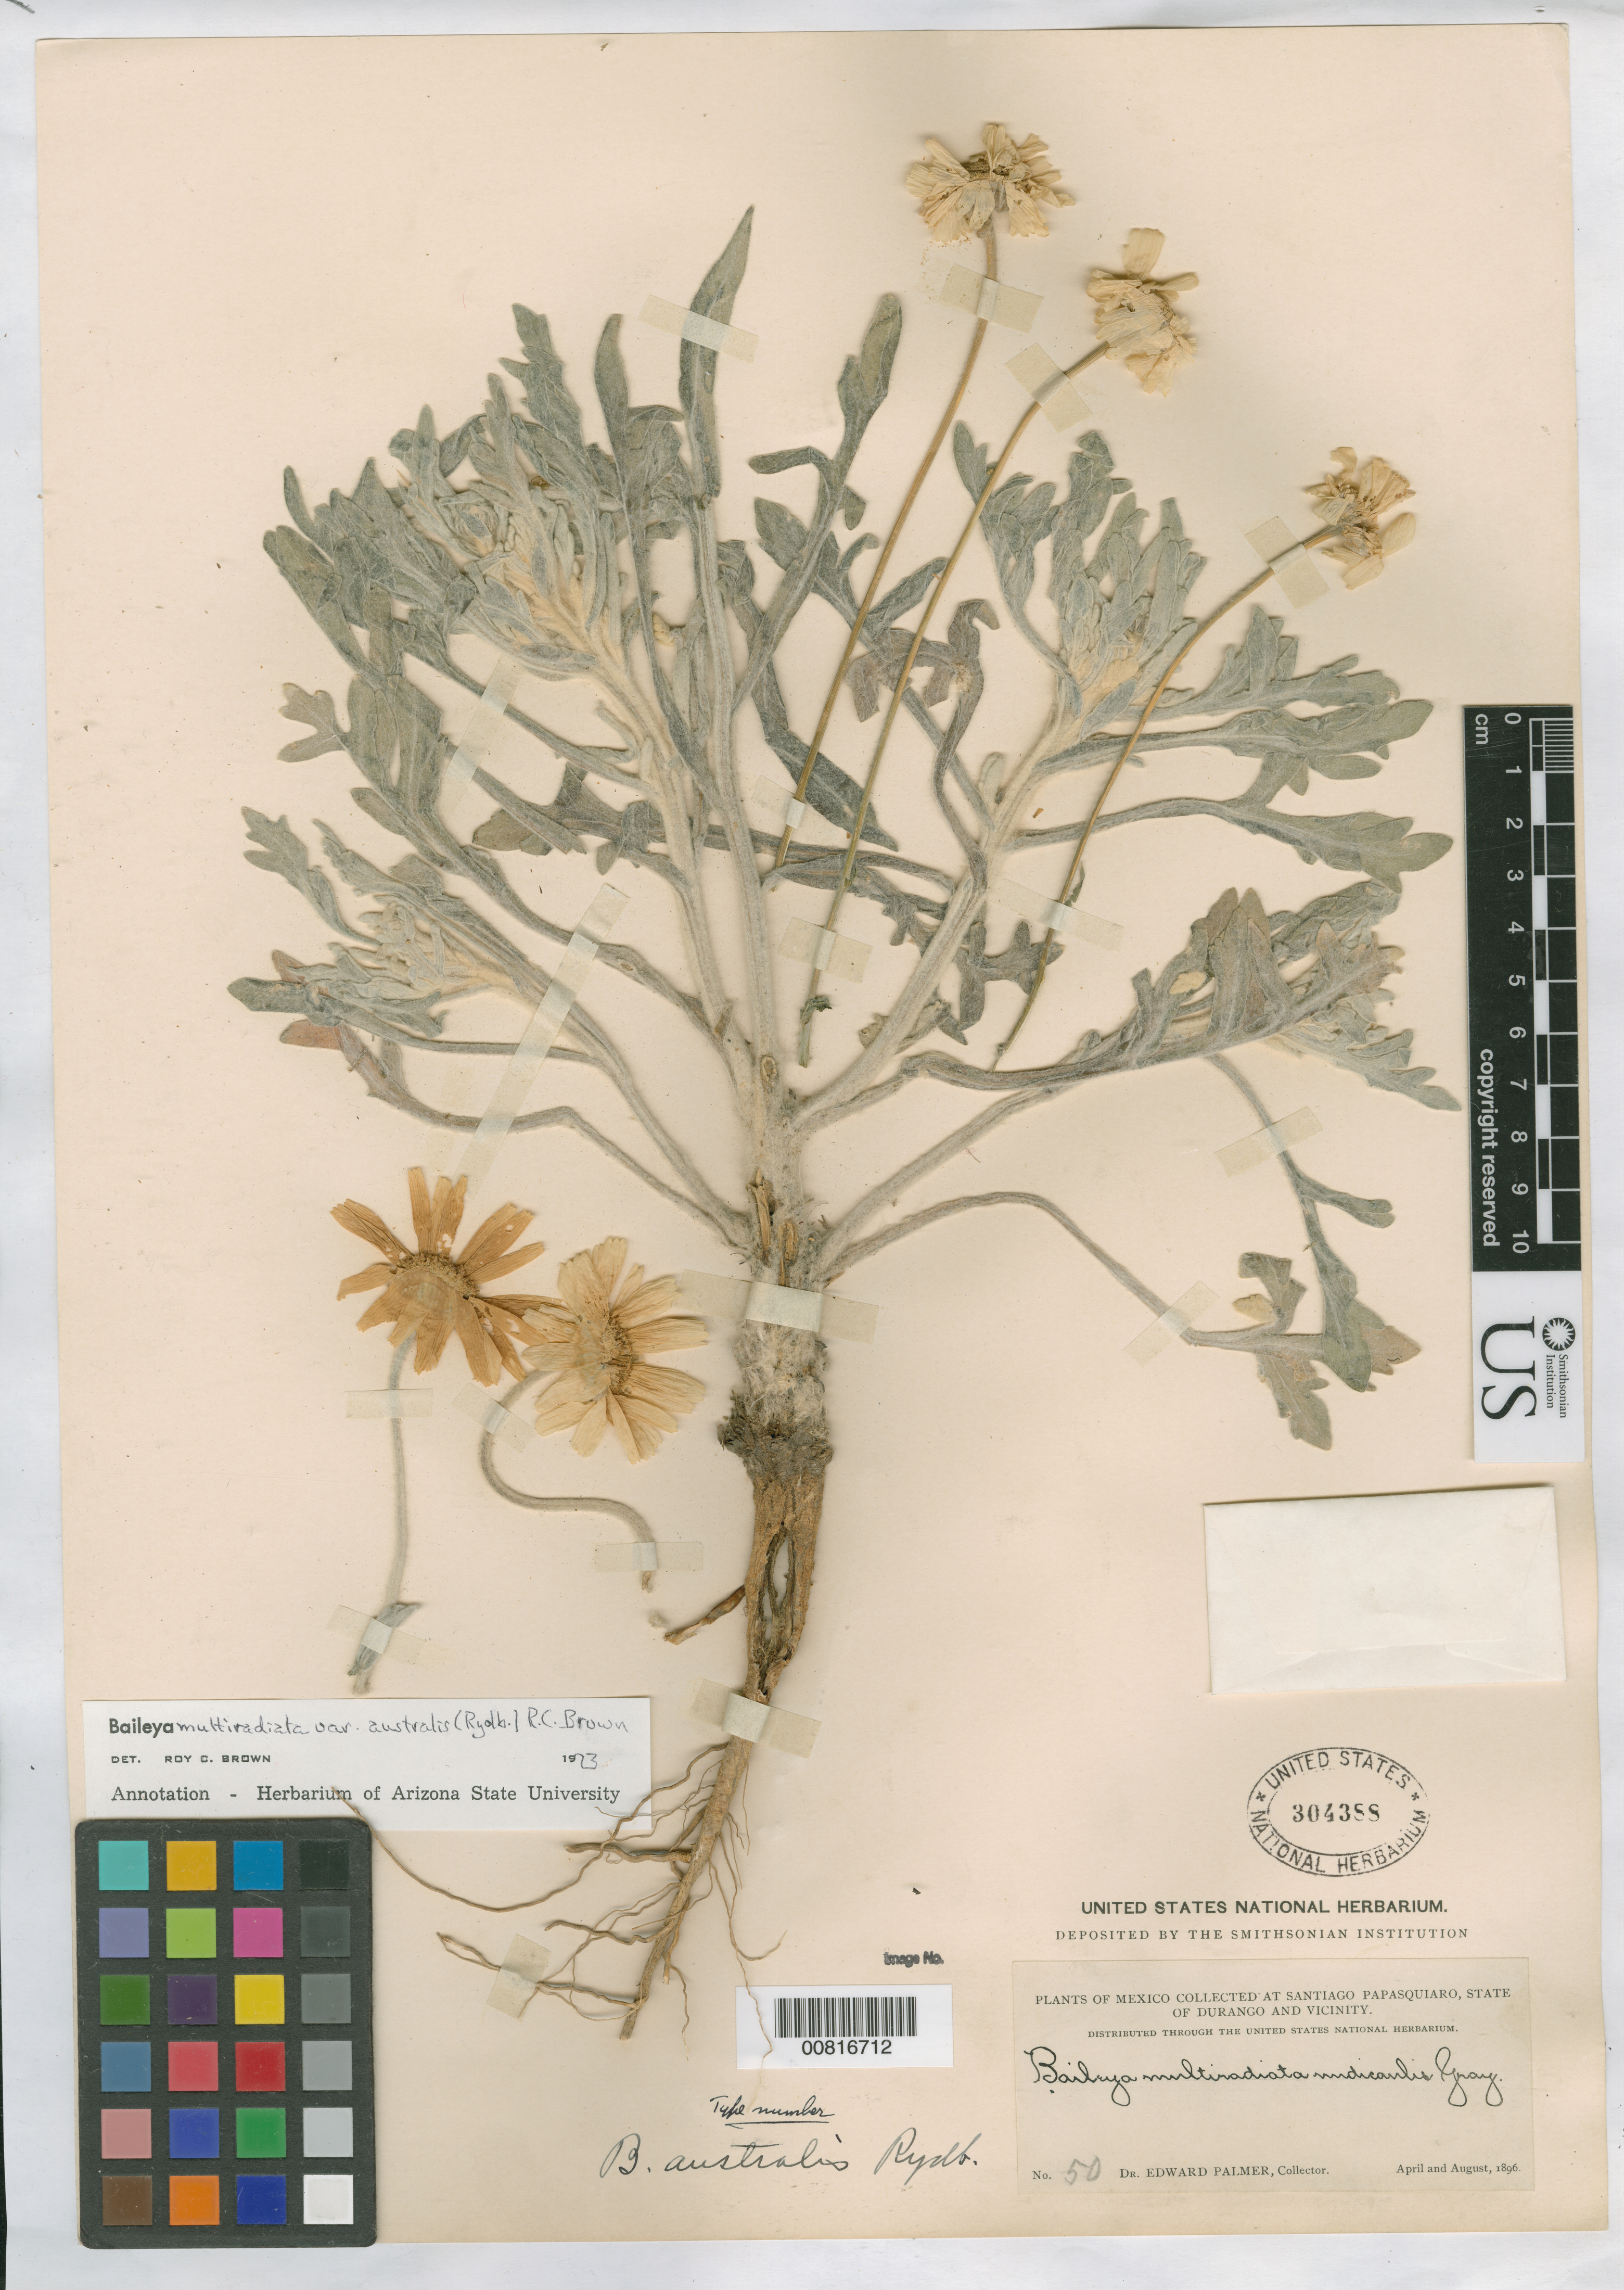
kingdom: Plantae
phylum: Tracheophyta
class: Magnoliopsida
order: Asterales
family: Asteraceae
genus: Baileya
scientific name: Baileya australis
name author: Rydb.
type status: Type Collection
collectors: E. Palmer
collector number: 50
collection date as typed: Apr 1896 and -- Aug 1896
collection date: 1896-04,1896-08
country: Mexico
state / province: Durango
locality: Santiagao Papasquiaro.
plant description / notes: Collection date on holotype at NY is "April and August, 1896" but mounted with single (flowering) collection; protologue cites only "1896".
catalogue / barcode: US 304388